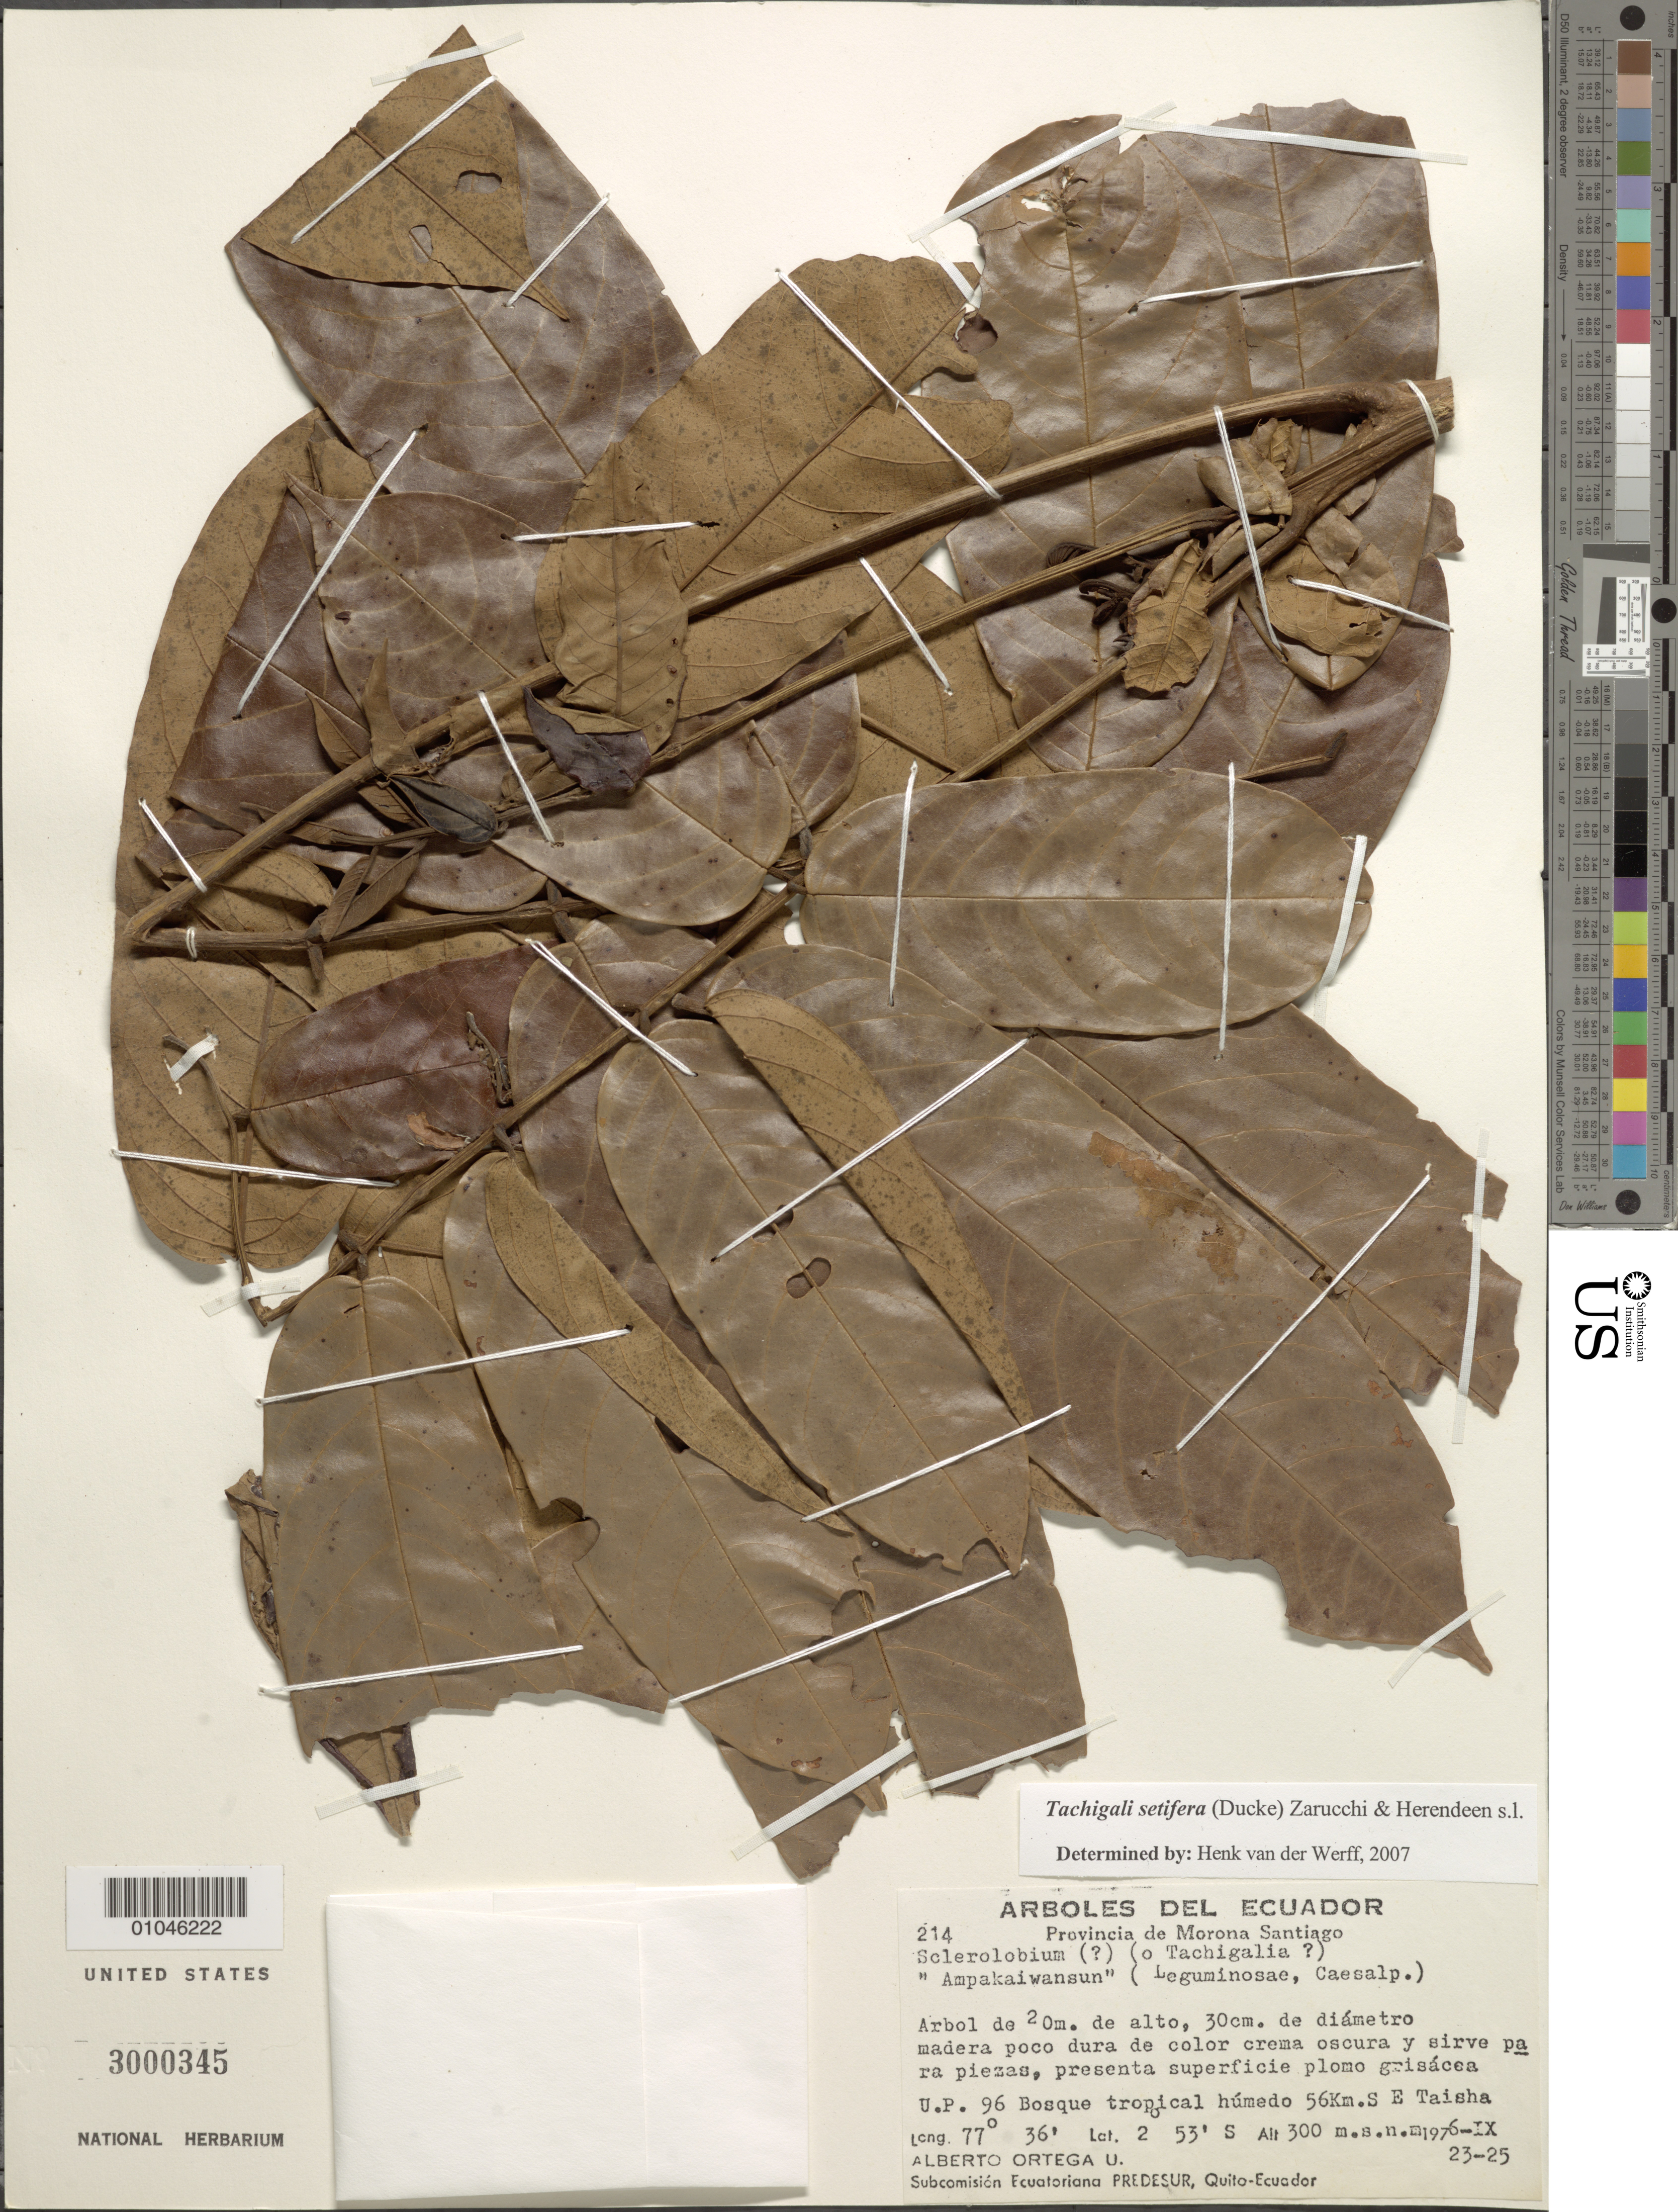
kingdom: Plantae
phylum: Tracheophyta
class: Magnoliopsida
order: Fabales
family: Fabaceae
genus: Tachigali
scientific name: Tachigali setifera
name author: (Ducke) Zarucchi & Herend.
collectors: A. T. Ortega U.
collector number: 214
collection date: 1976-09-23/1976-09-25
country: Ecuador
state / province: Morona-Santiago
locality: U.P. 96 Bosque tropical humedo 56 km SE Taisha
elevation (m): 300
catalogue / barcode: US 3000345